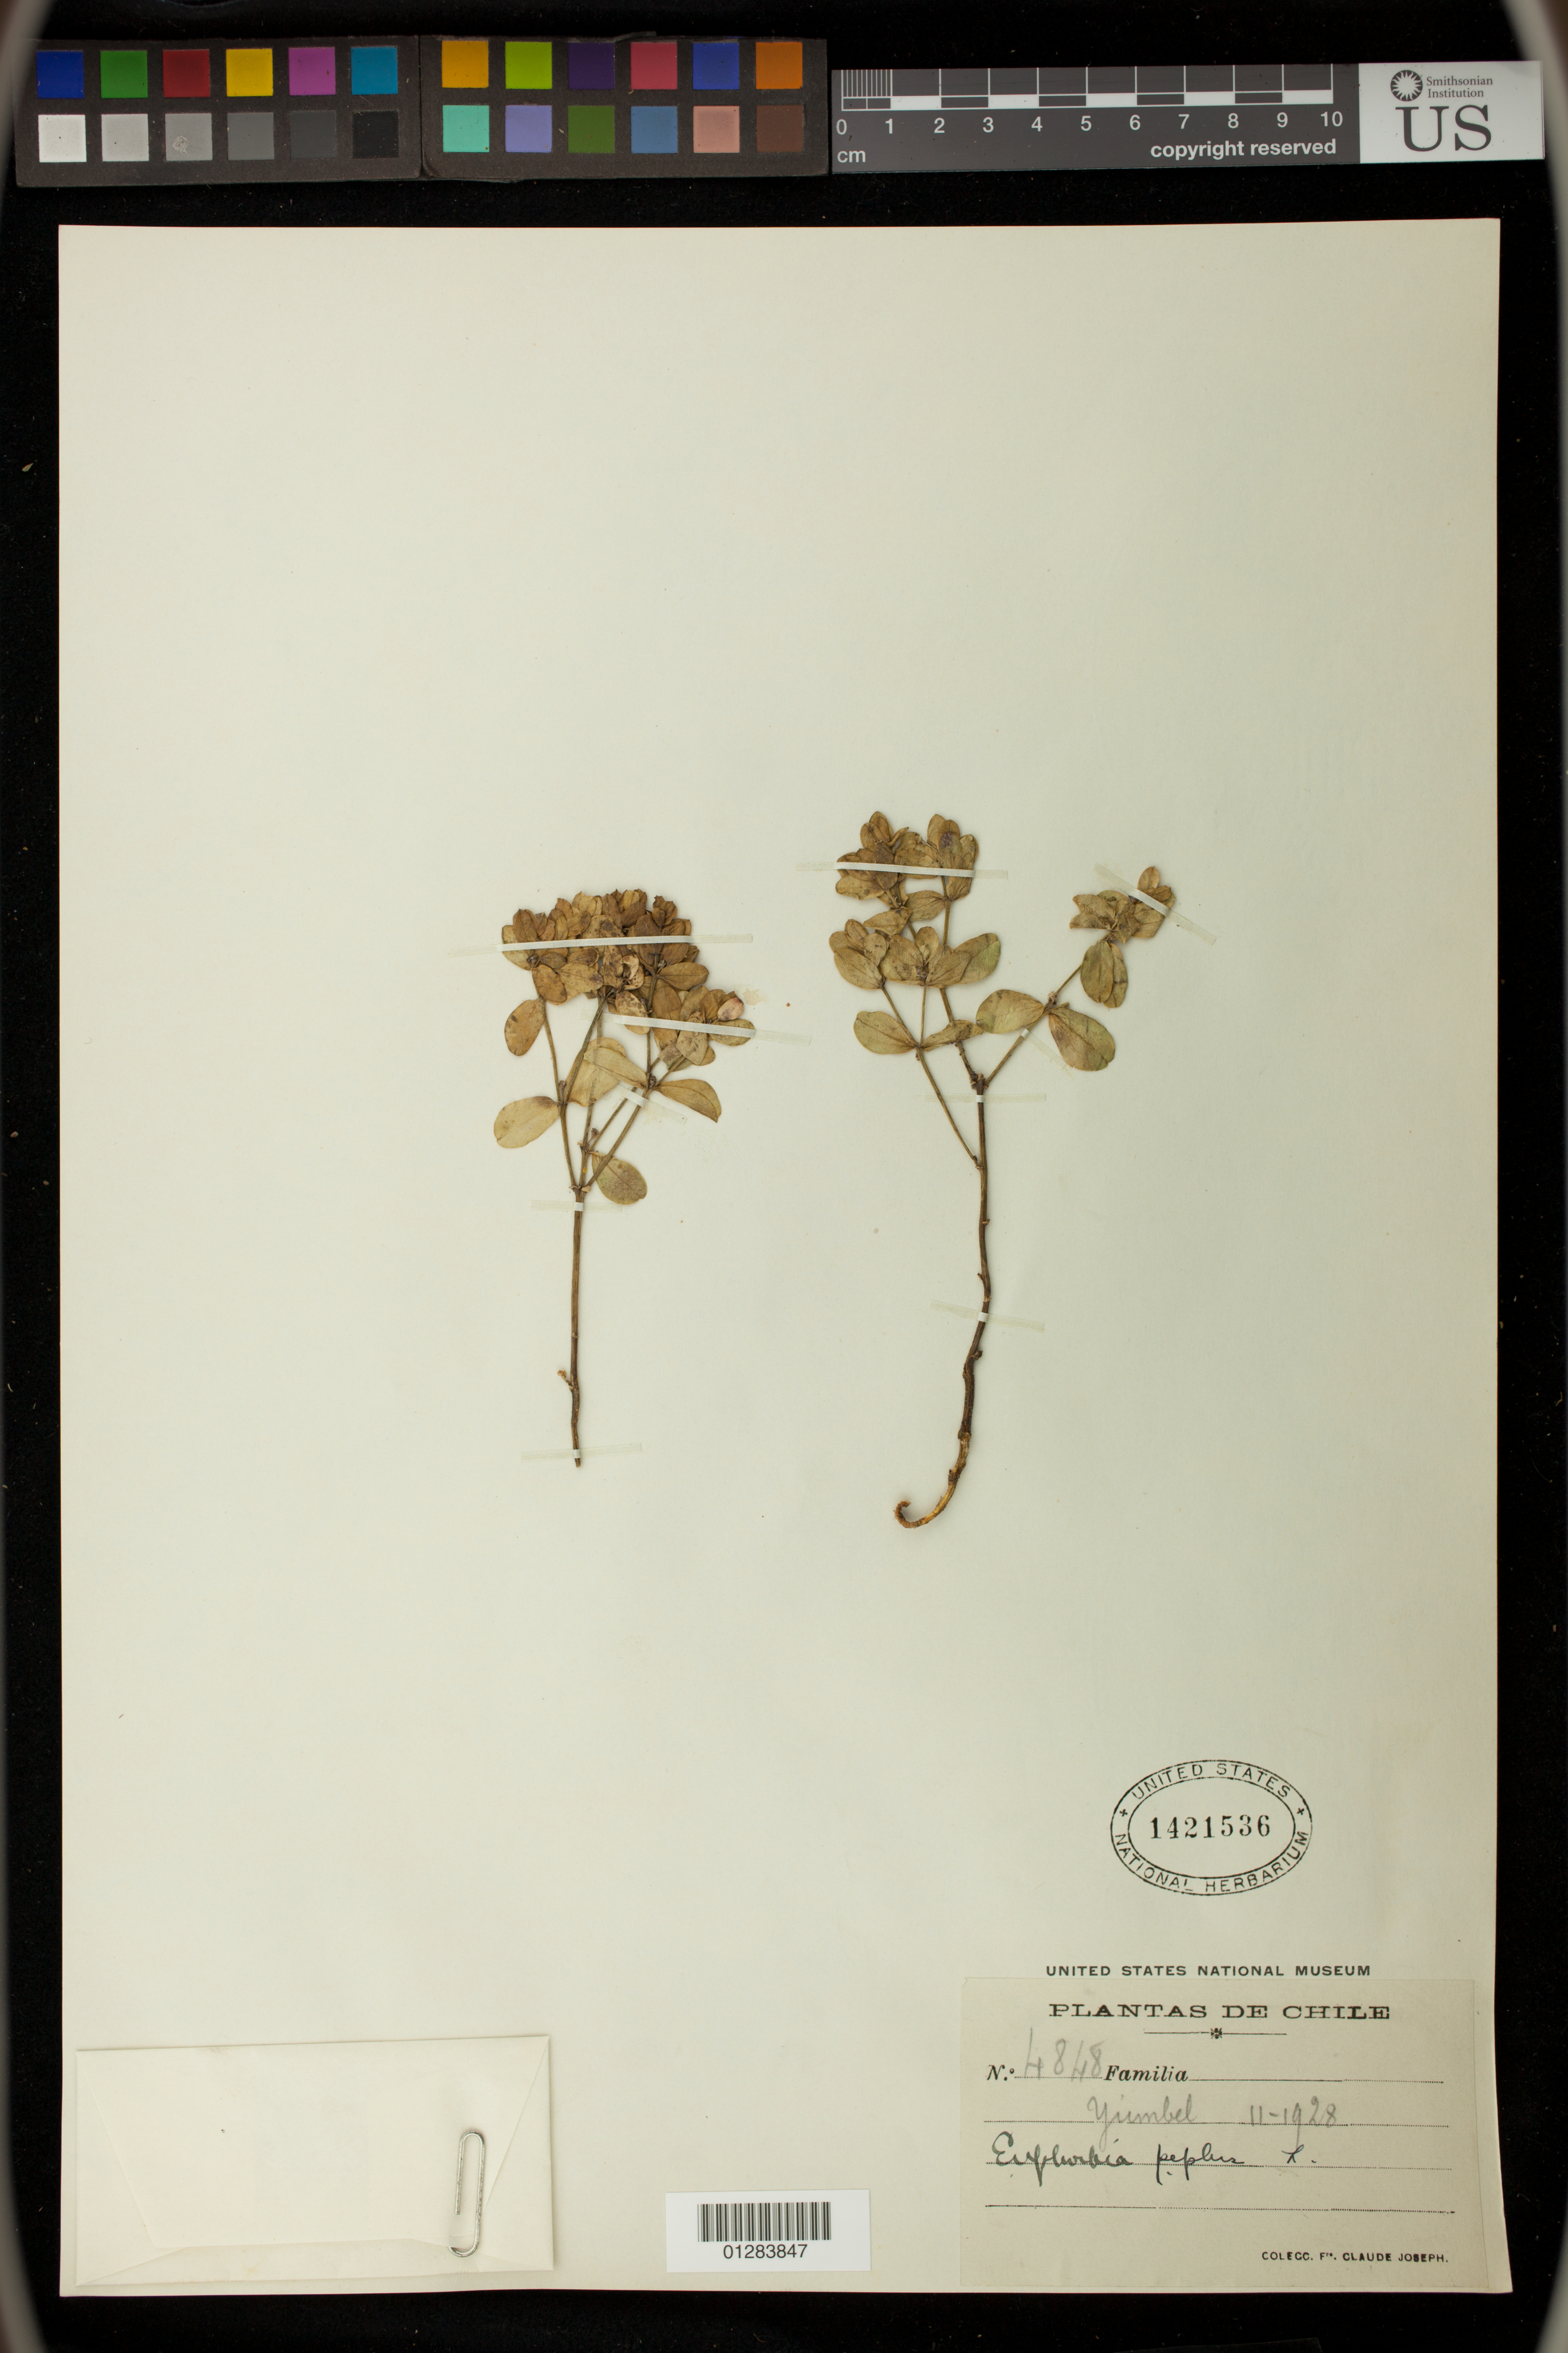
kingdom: Plantae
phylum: Tracheophyta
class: Magnoliopsida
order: Malpighiales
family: Euphorbiaceae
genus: Euphorbia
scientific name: Euphorbia peplus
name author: L.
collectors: Bro. Claude-Joseph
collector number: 4848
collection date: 1928-11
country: Chile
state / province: Bio-Bío (VIII)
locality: Yumbel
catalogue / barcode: US 1421536